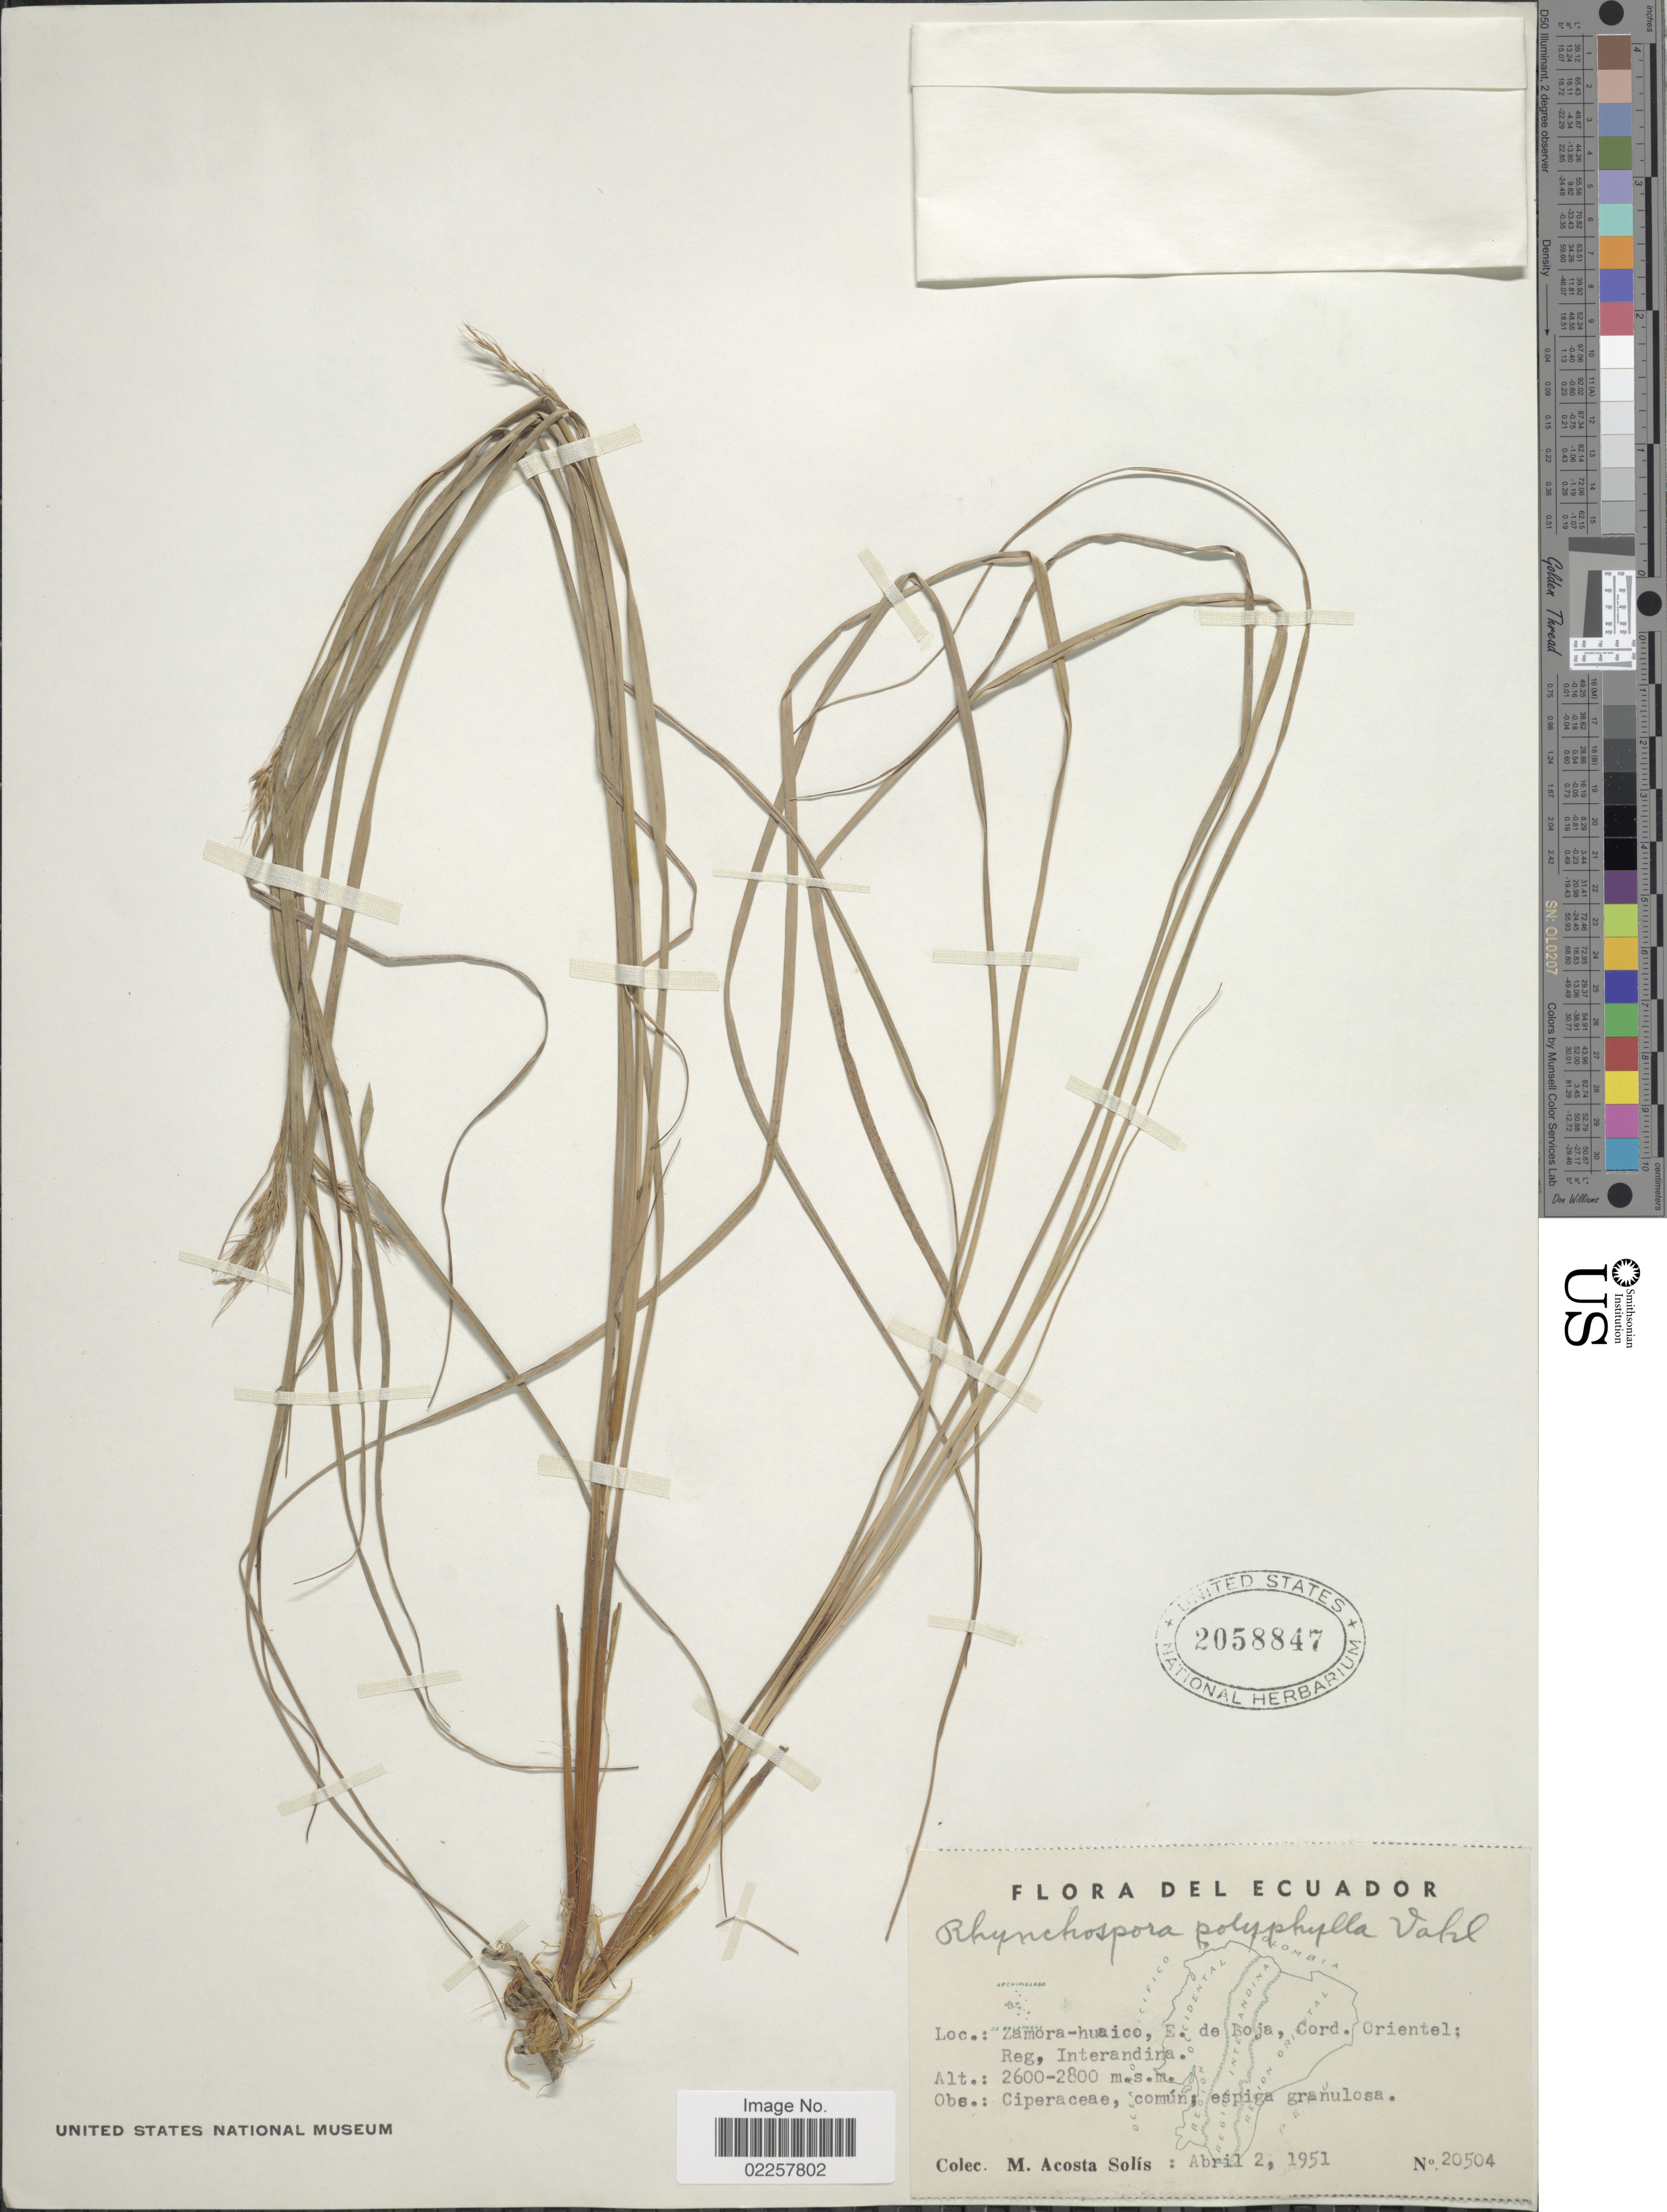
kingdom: Plantae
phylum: Tracheophyta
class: Liliopsida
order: Poales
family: Cyperaceae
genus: Rhynchospora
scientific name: Rhynchospora sp.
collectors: M. Acosta Solis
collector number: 20504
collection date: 1951-04-02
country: Ecuador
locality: Zamora-huaico, E. de Boja, Cord. Orientel: Reg. Interandina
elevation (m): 2600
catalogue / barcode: US 2058847